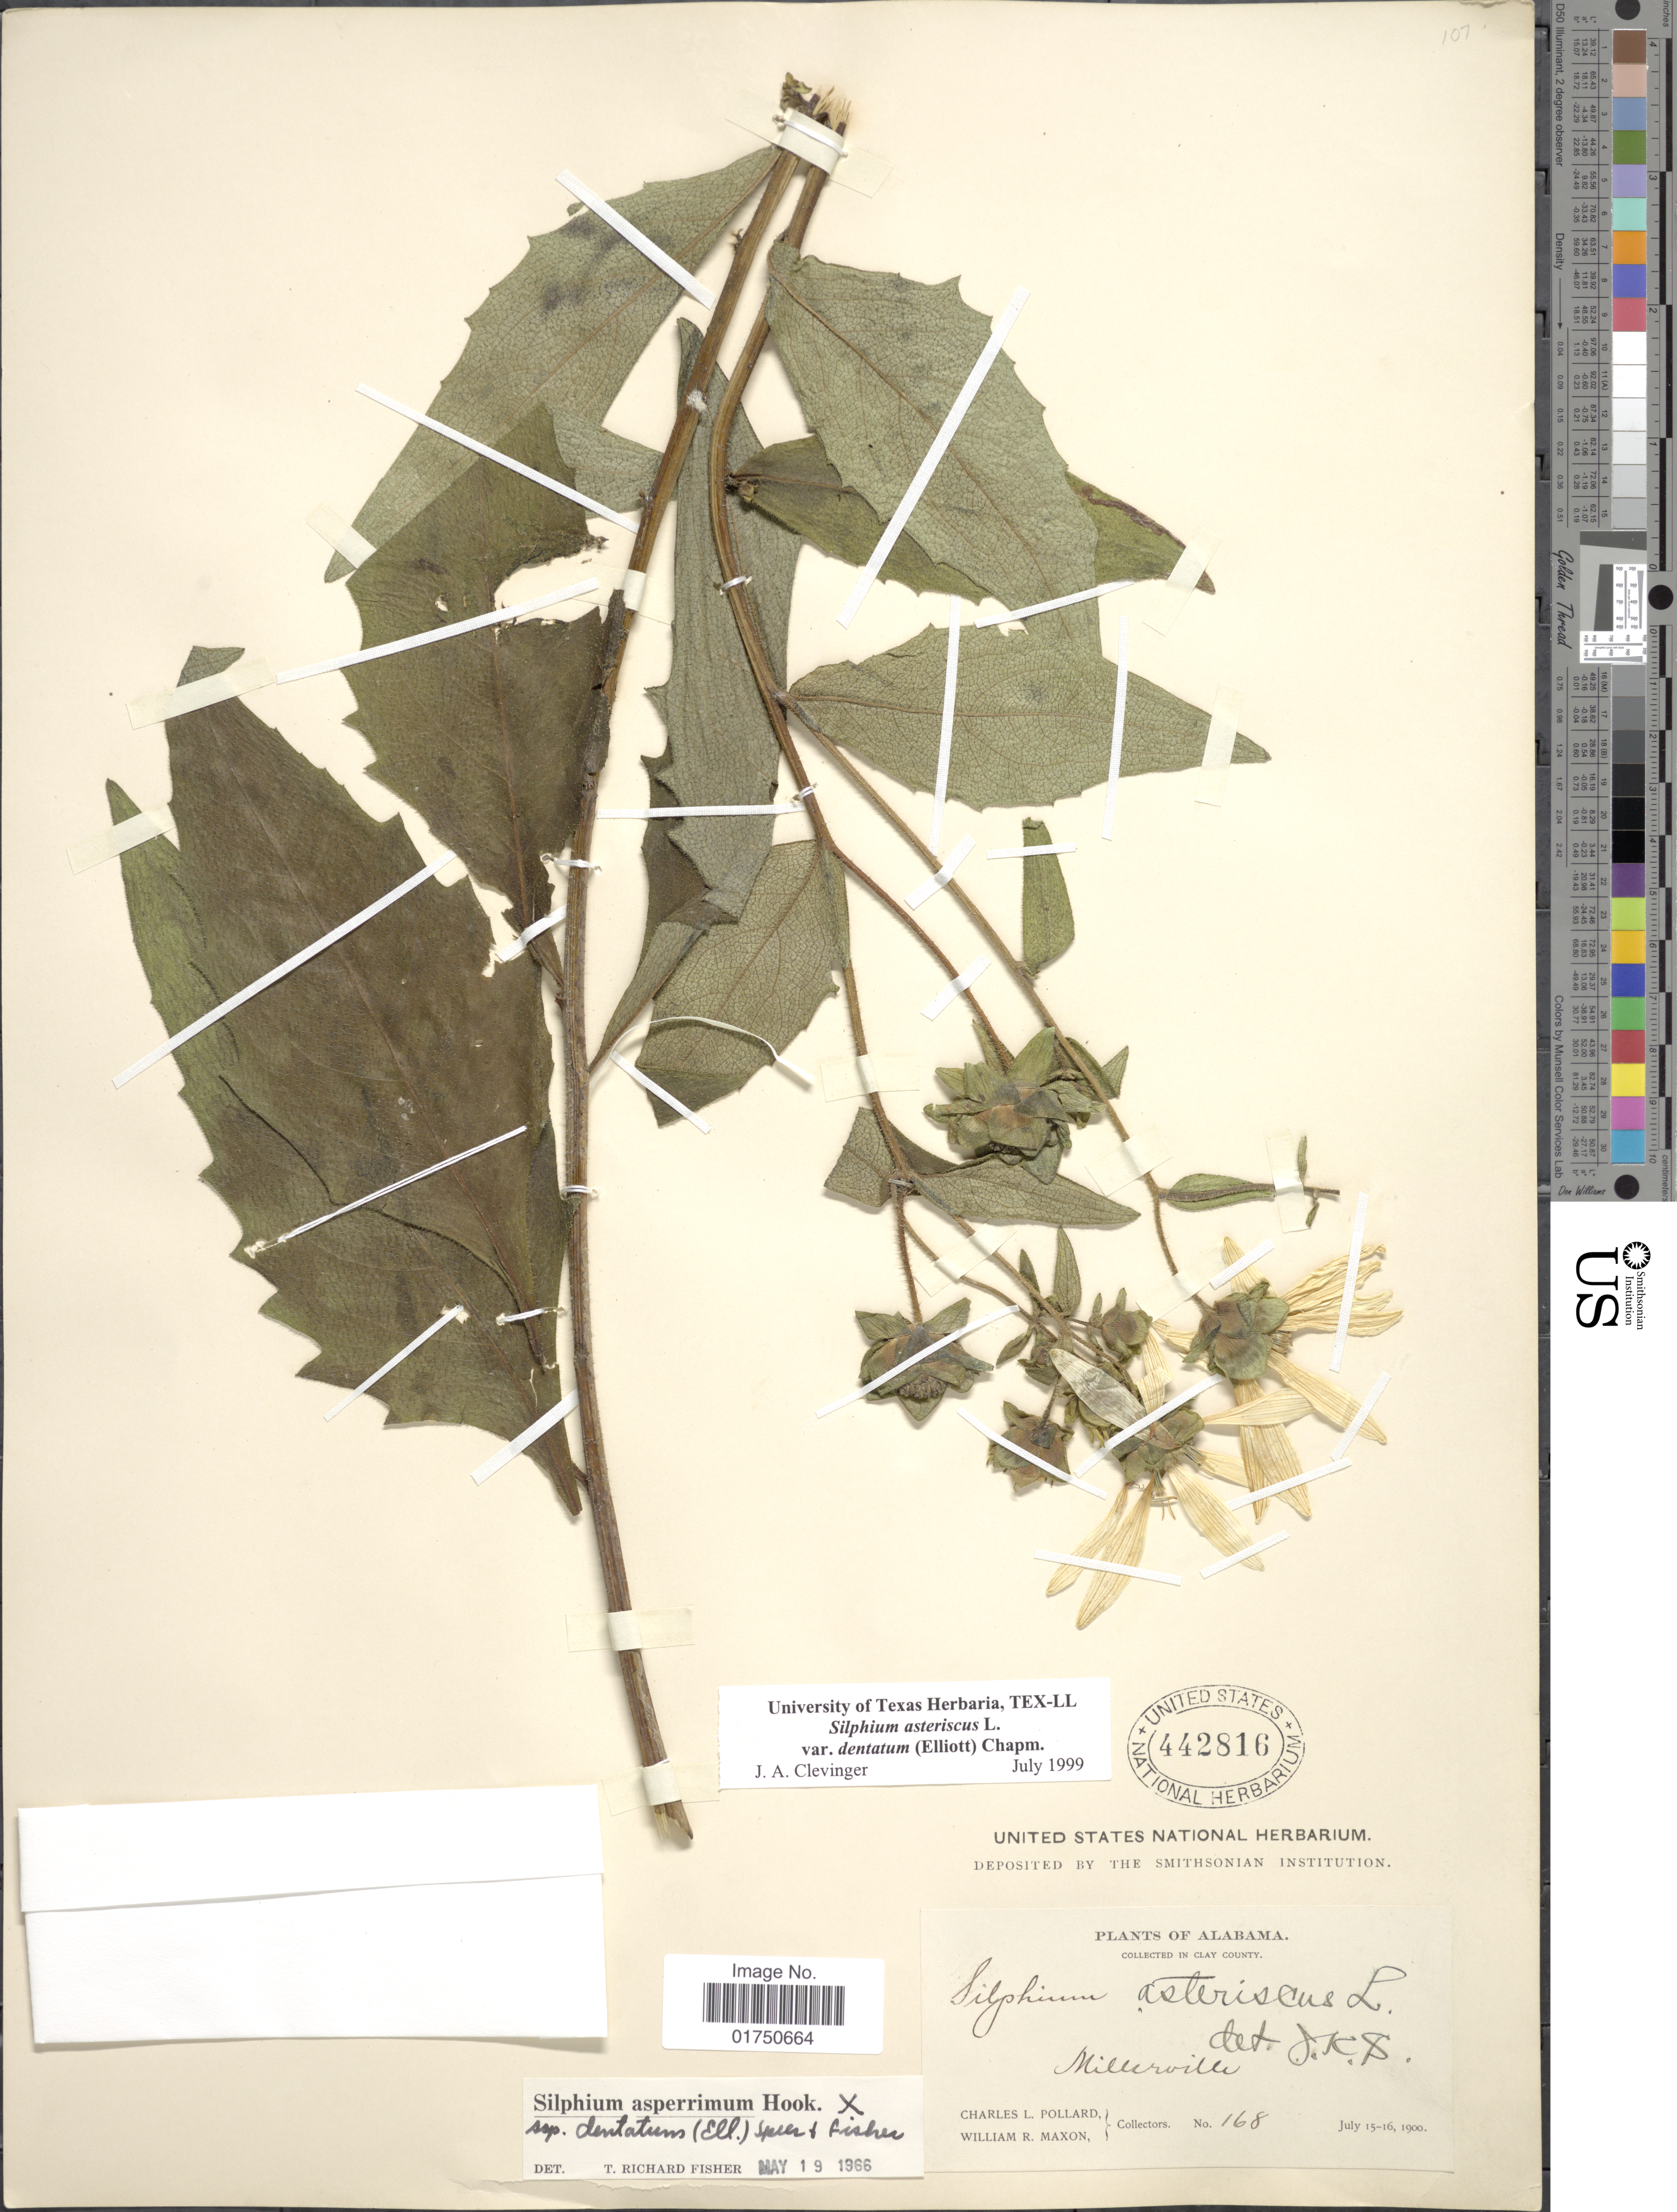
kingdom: Plantae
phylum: Tracheophyta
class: Magnoliopsida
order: Asterales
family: Asteraceae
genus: Silphium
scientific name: Silphium asteriscus var. dentatum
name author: (Elliott) Chapm.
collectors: C. L. Pollard & W. R. Maxon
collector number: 168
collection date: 1900-07-15/1900-07-16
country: United States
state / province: Alabama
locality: In Clay County. Millerville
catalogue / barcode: US 442816